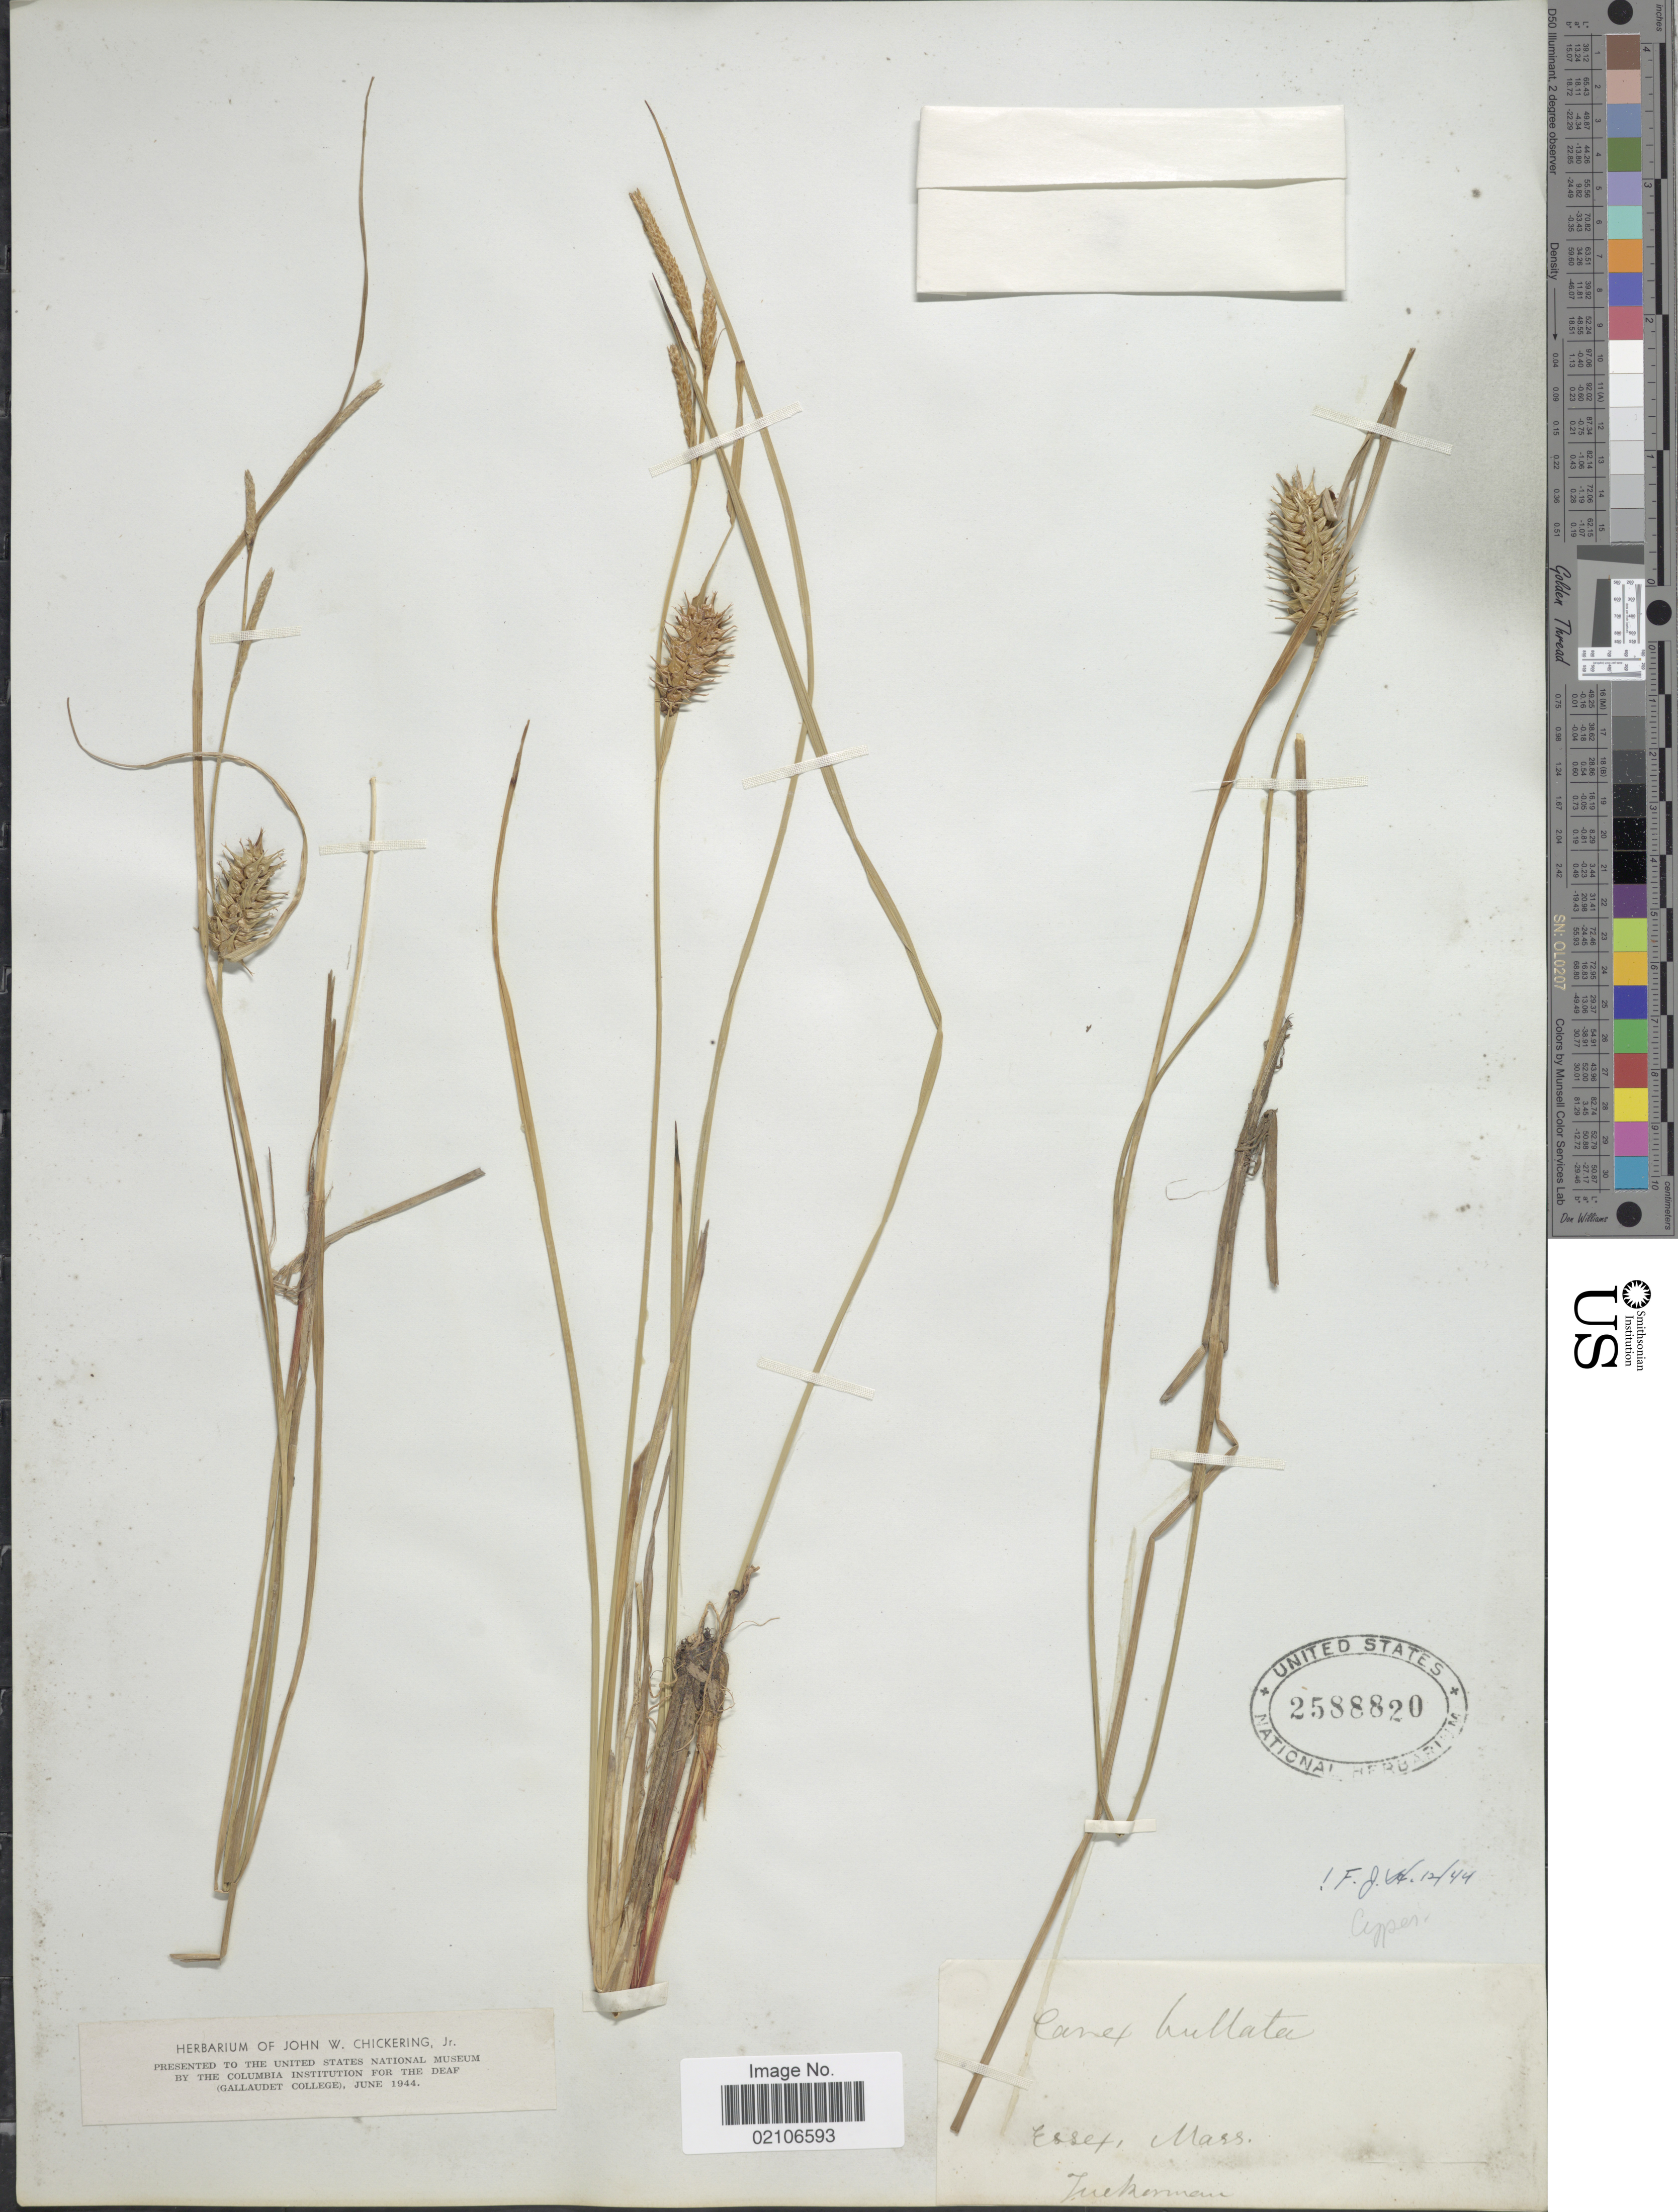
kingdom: Plantae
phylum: Tracheophyta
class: Liliopsida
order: Poales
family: Cyperaceae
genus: Carex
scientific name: Carex bullata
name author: Schkuhr ex Willd.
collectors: -- Tuckerman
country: United States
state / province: Massachusetts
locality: Essex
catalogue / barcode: US 2588820